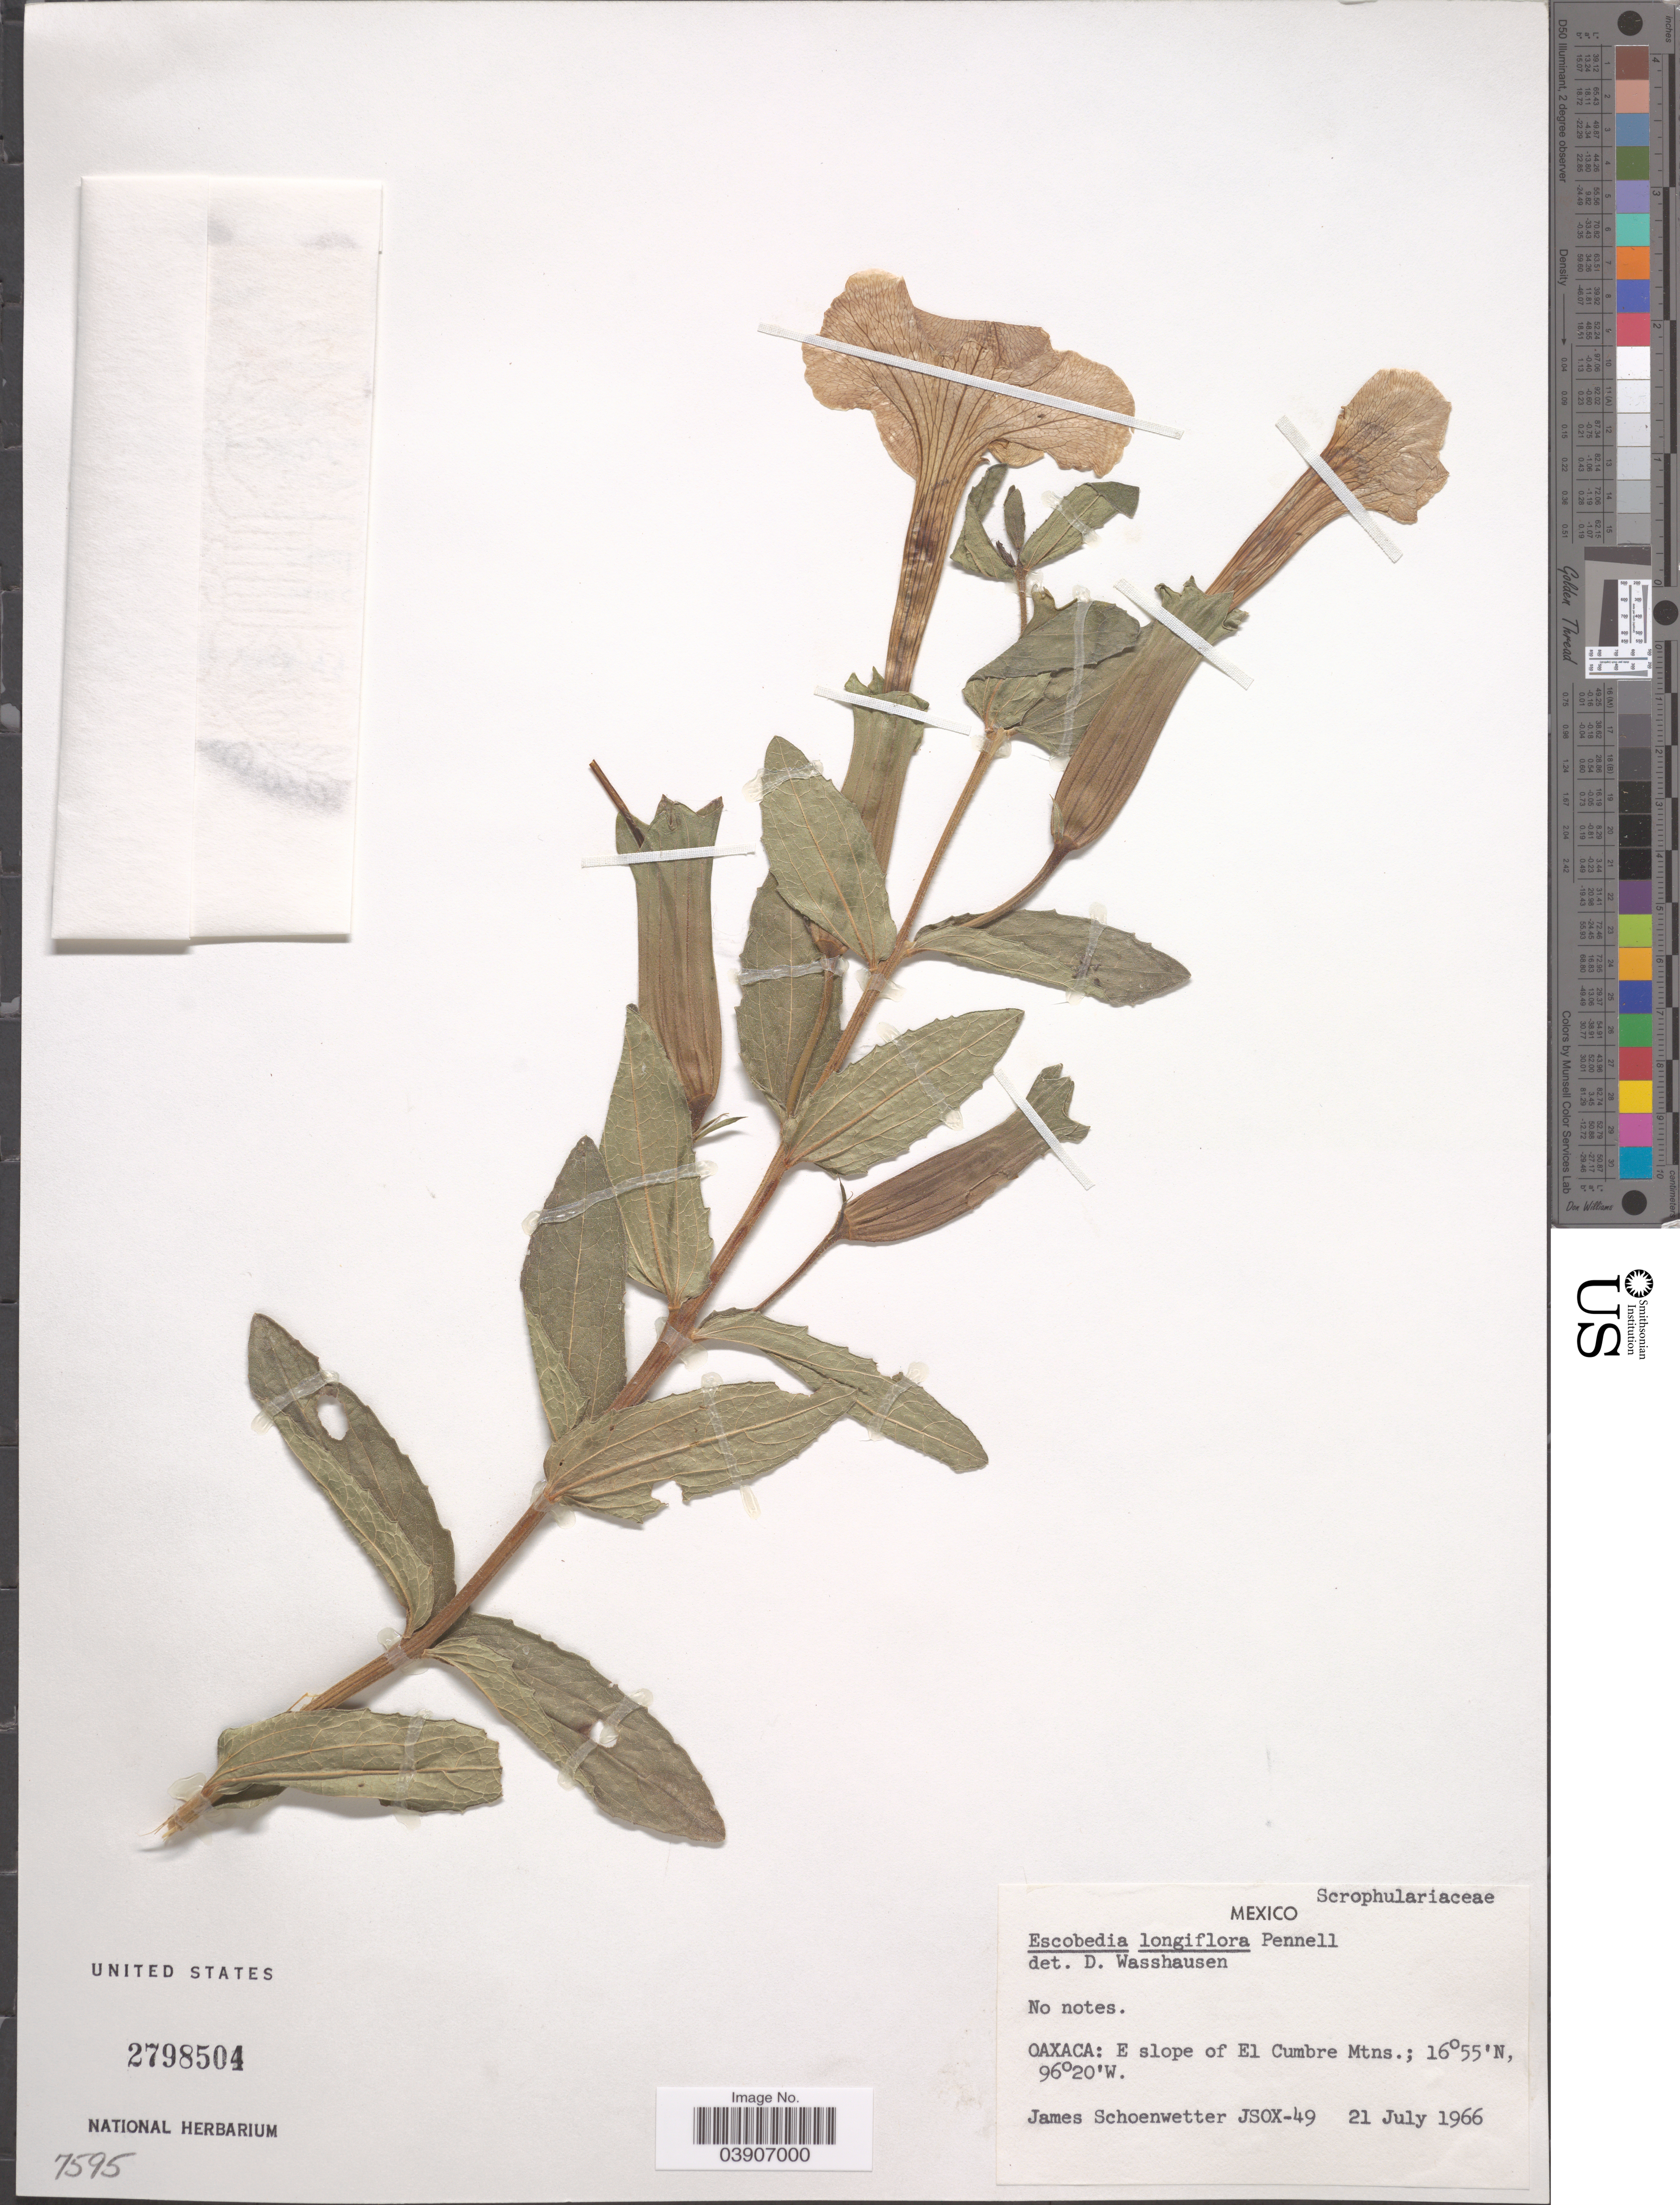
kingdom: Plantae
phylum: Tracheophyta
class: Magnoliopsida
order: Lamiales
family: Orobanchaceae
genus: Escobedia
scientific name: Escobedia longiflora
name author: Pennell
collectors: J. Schoenwetter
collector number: JSOX-49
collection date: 1966-07-21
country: Mexico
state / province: Oaxaca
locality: E slope of El Cumbre Mtns.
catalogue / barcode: US 2798504